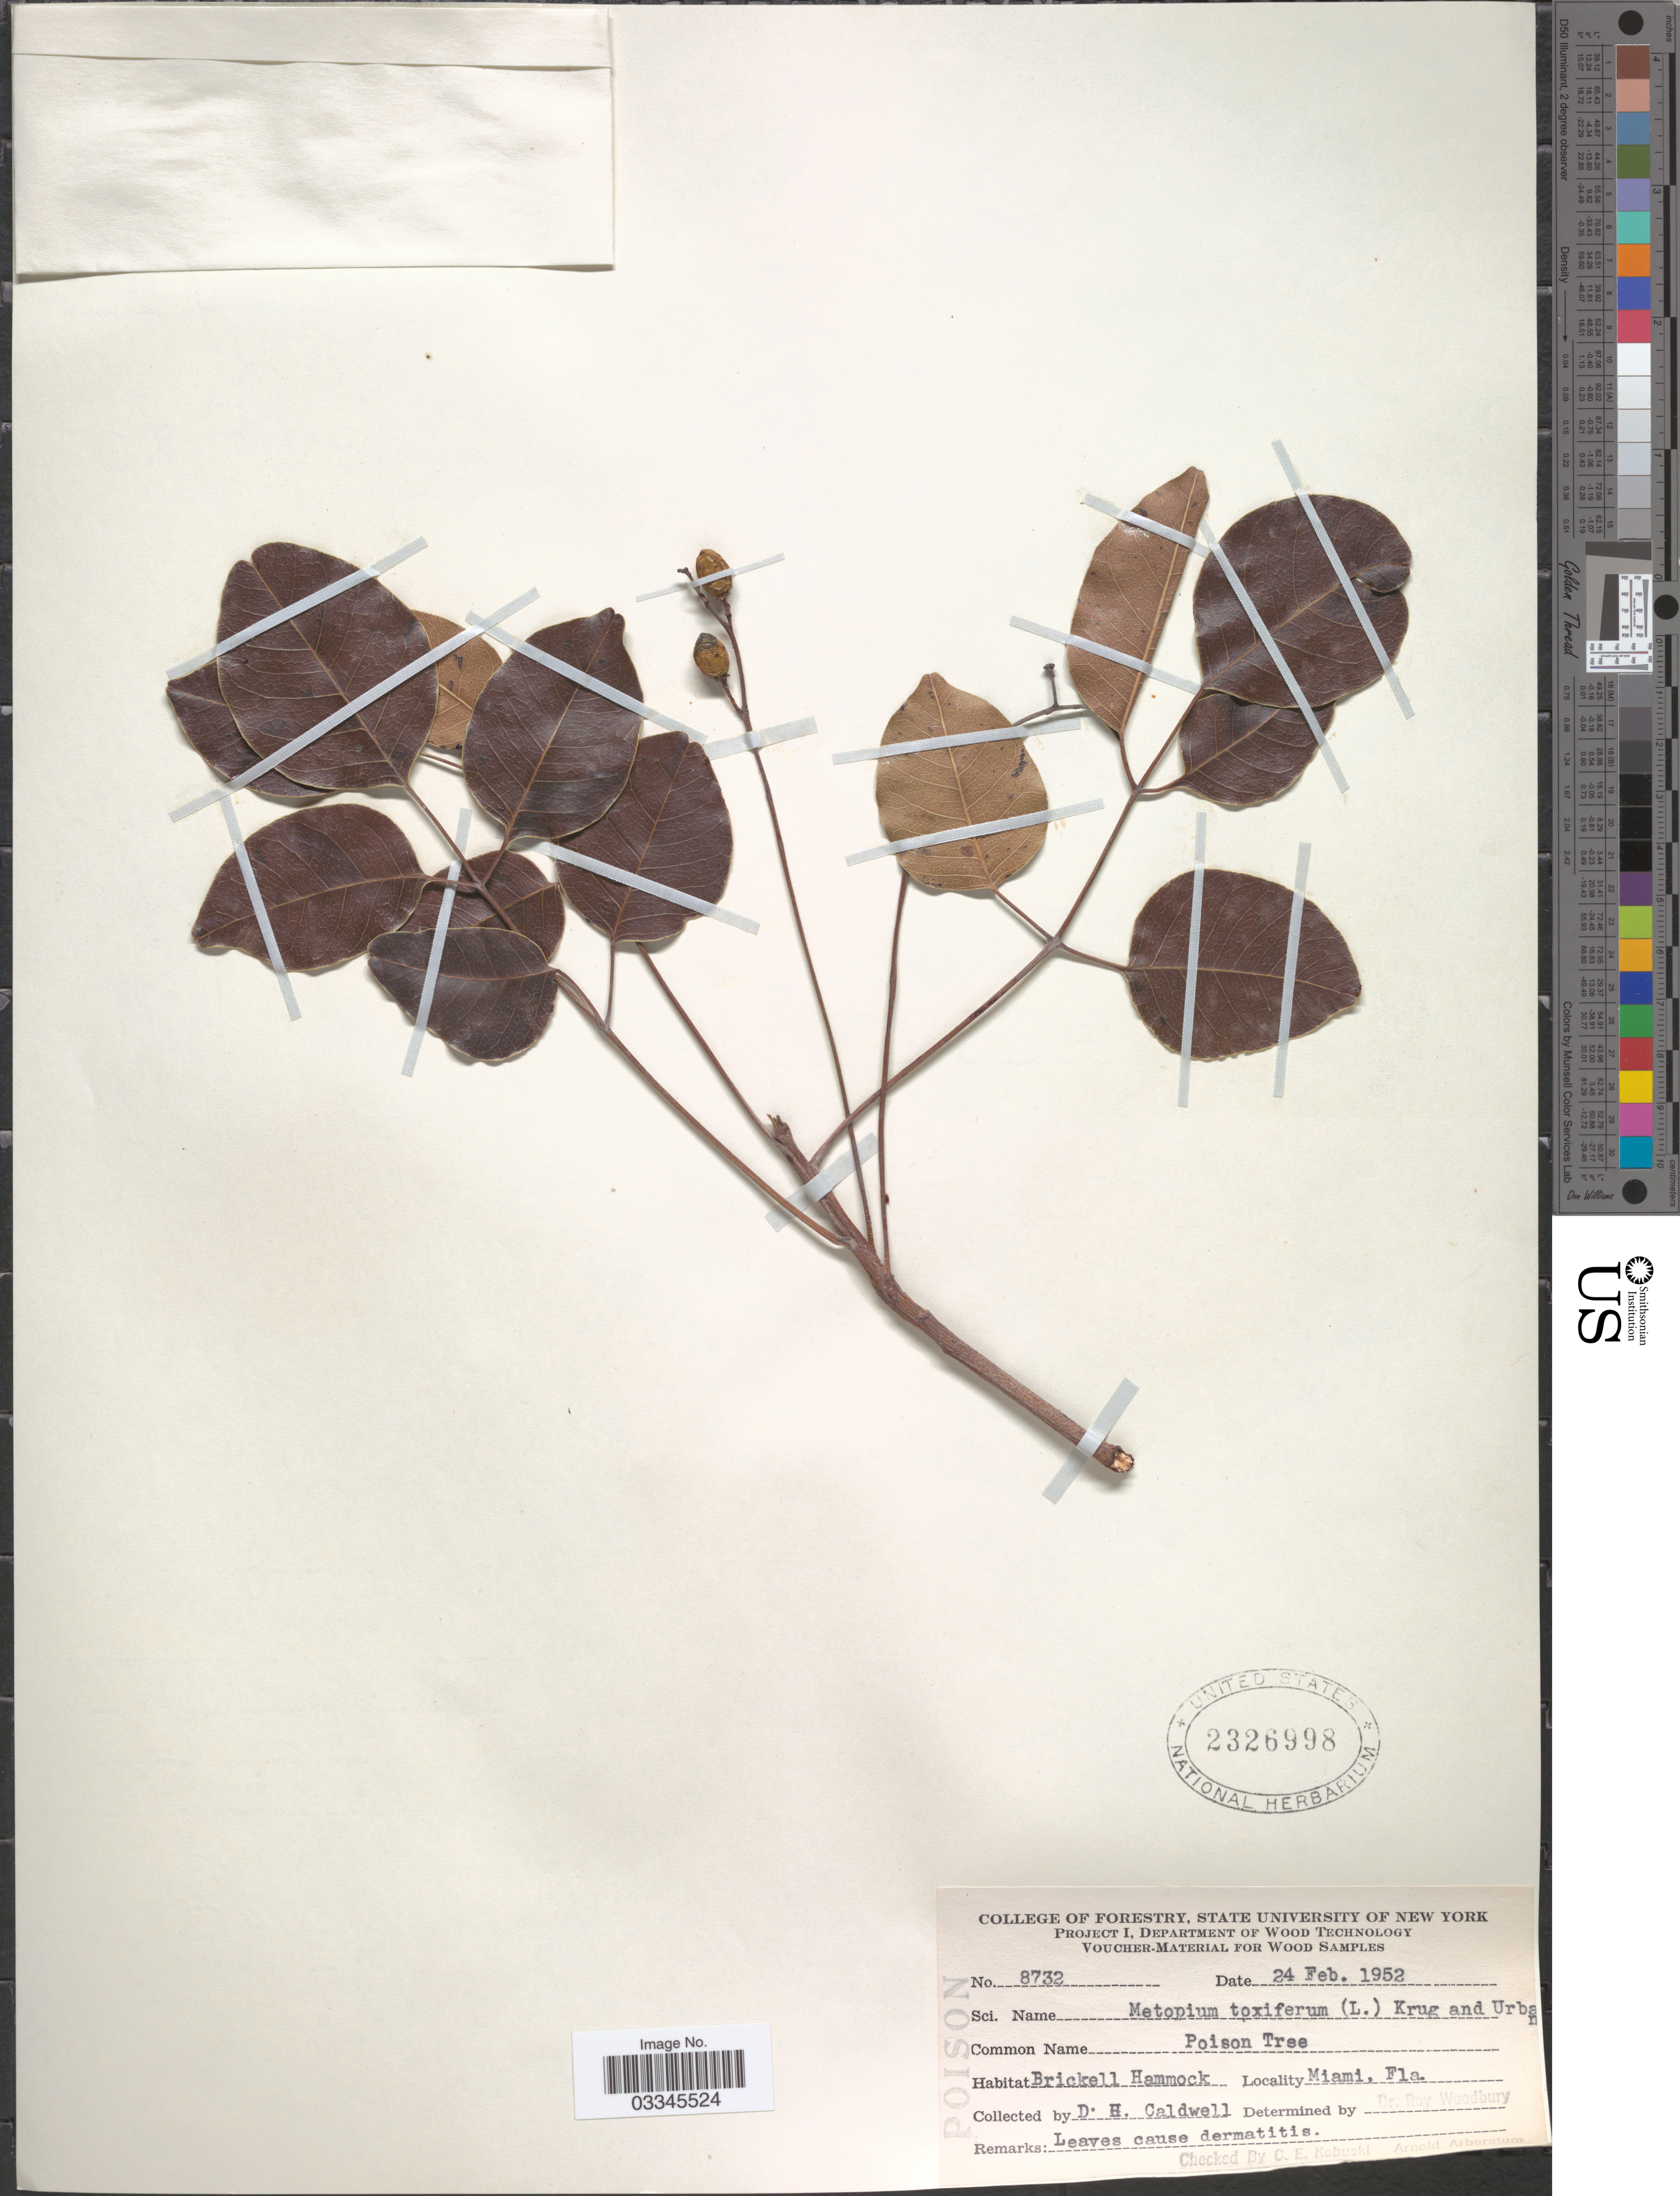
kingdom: Plantae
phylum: Tracheophyta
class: Magnoliopsida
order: Sapindales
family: Anacardiaceae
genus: Metopium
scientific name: Metopium toxiferum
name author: (L.) Krug & Urb.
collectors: D. H. Caldwell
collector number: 8732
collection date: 1952-02-24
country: United States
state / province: Florida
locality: Brickell Hammock. Miami.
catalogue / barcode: US 2326998